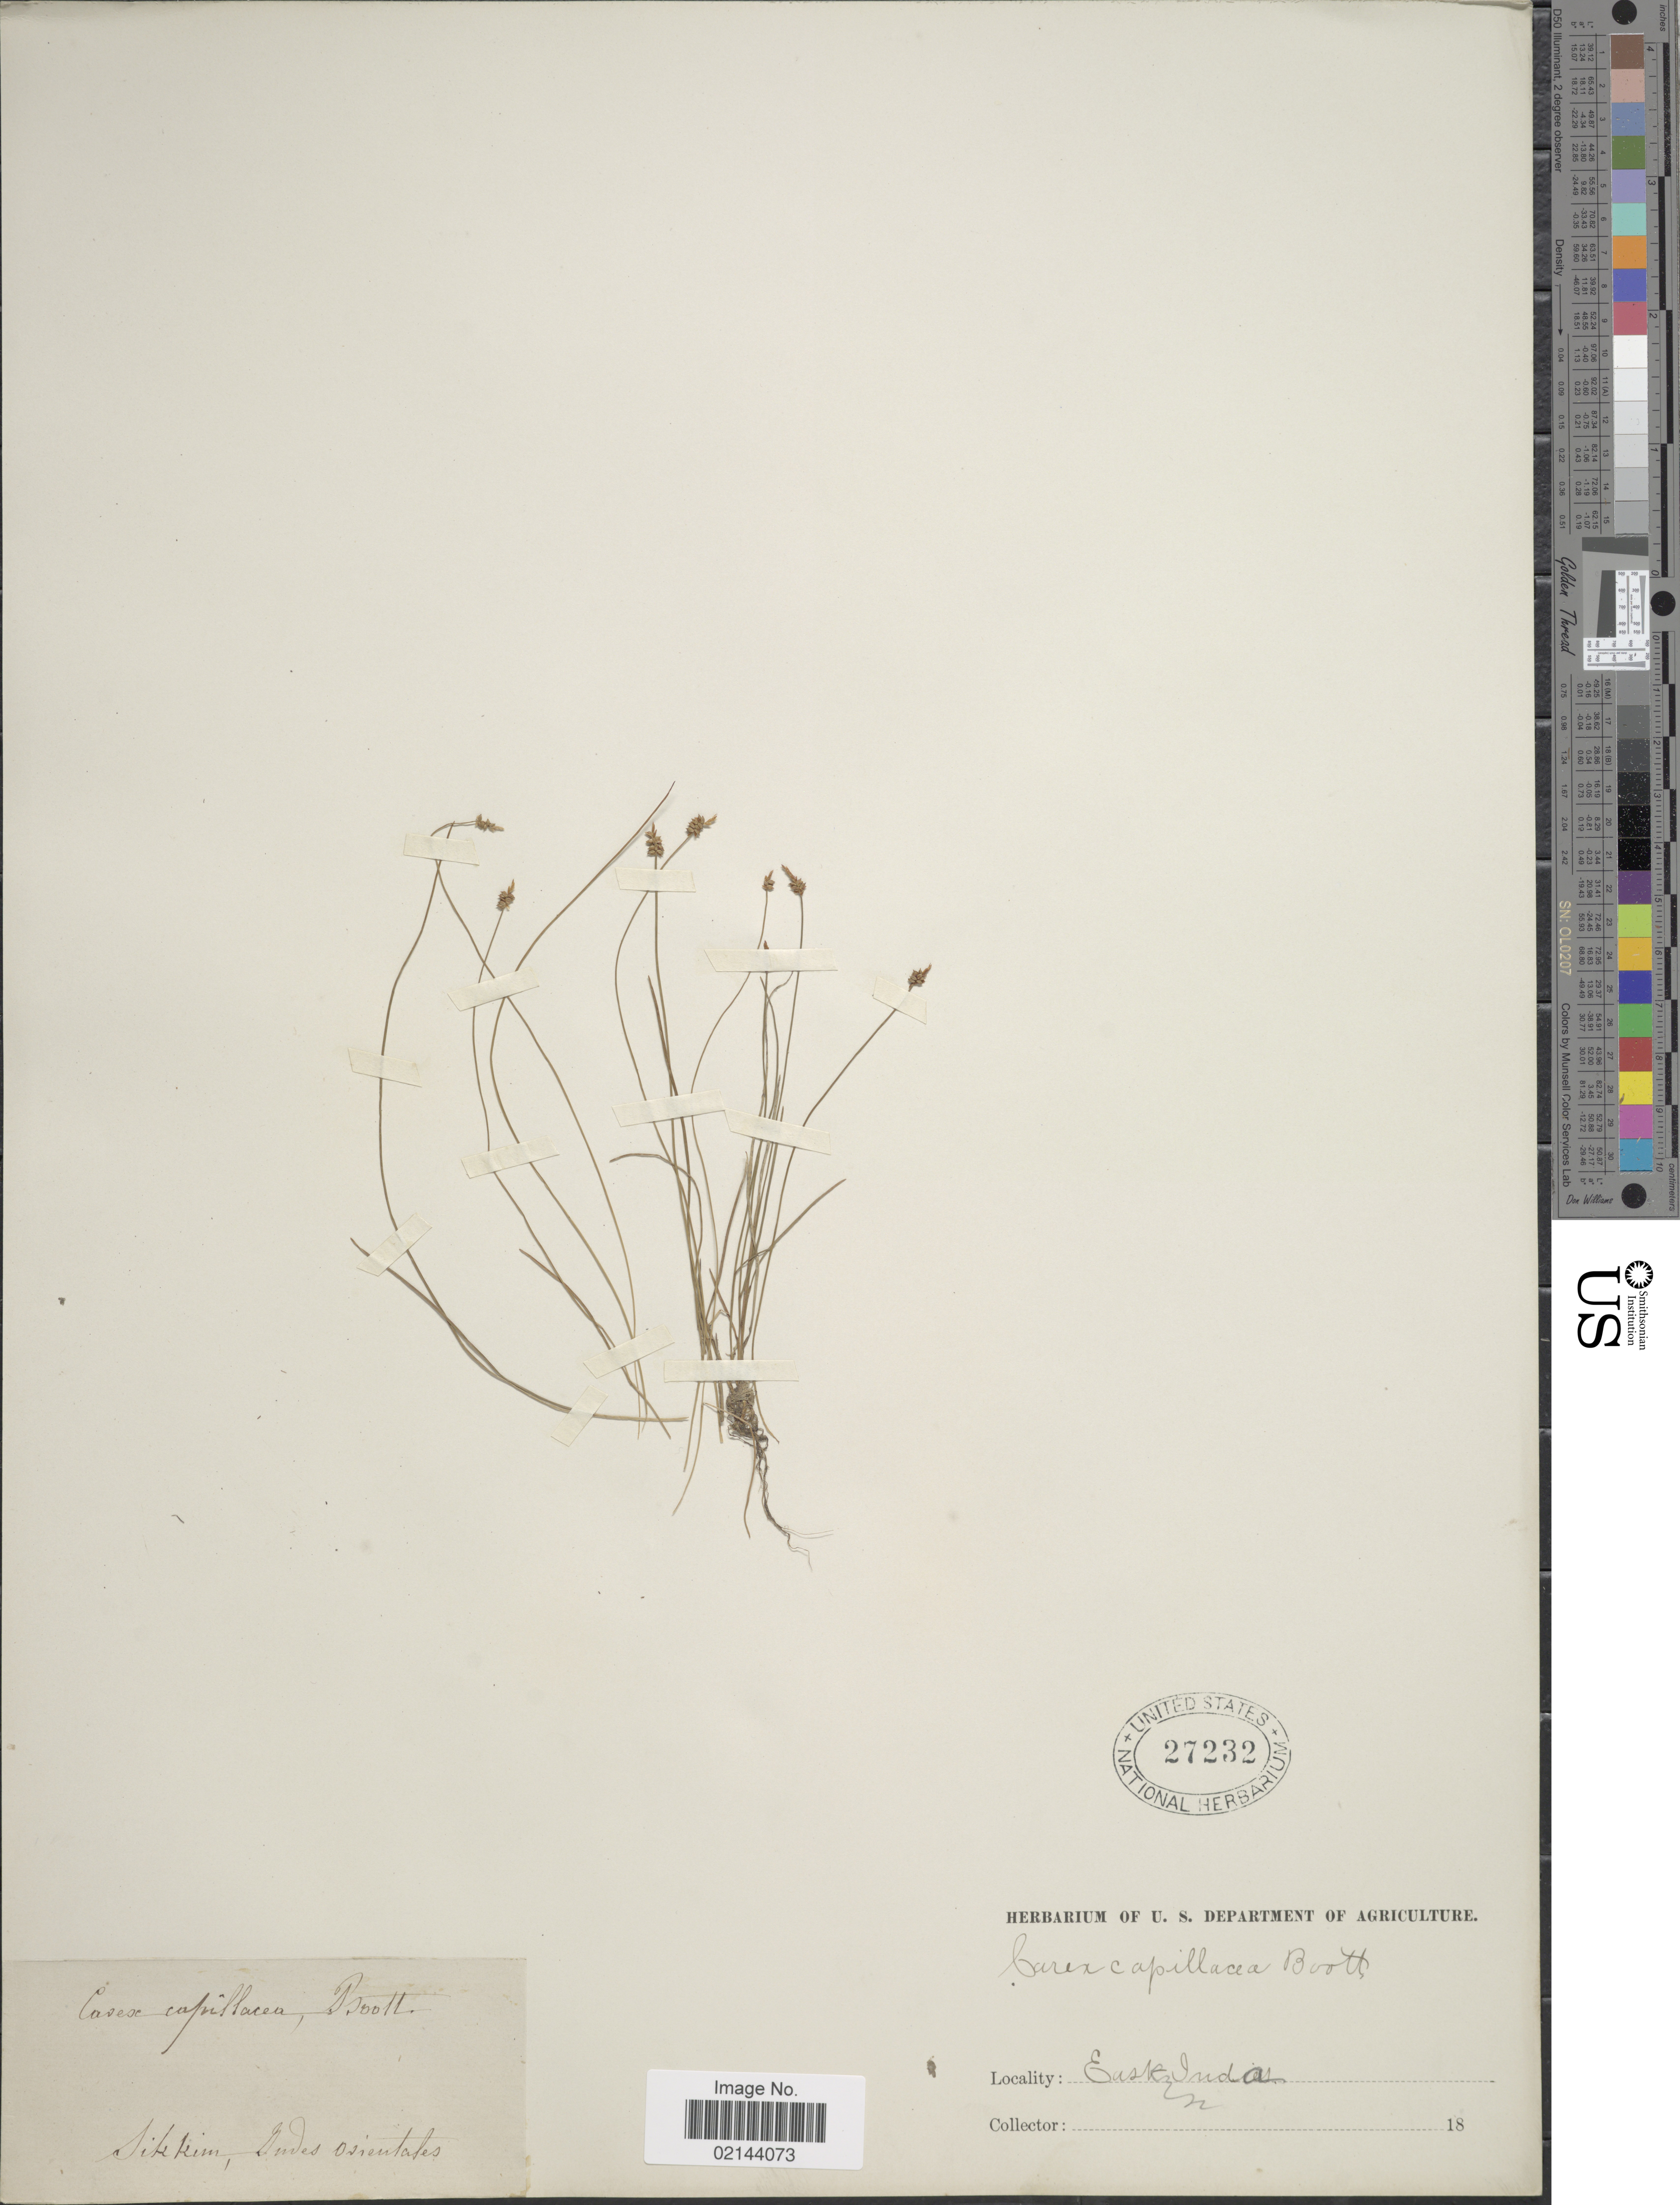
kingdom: Plantae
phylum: Tracheophyta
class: Liliopsida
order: Poales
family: Cyperaceae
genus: Carex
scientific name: Carex capillacea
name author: Boott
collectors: ex herb. U. S. Department of Agriculture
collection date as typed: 18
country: India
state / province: Sikkim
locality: Sikkim, Indes Orientalis, East India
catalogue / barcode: US 27232